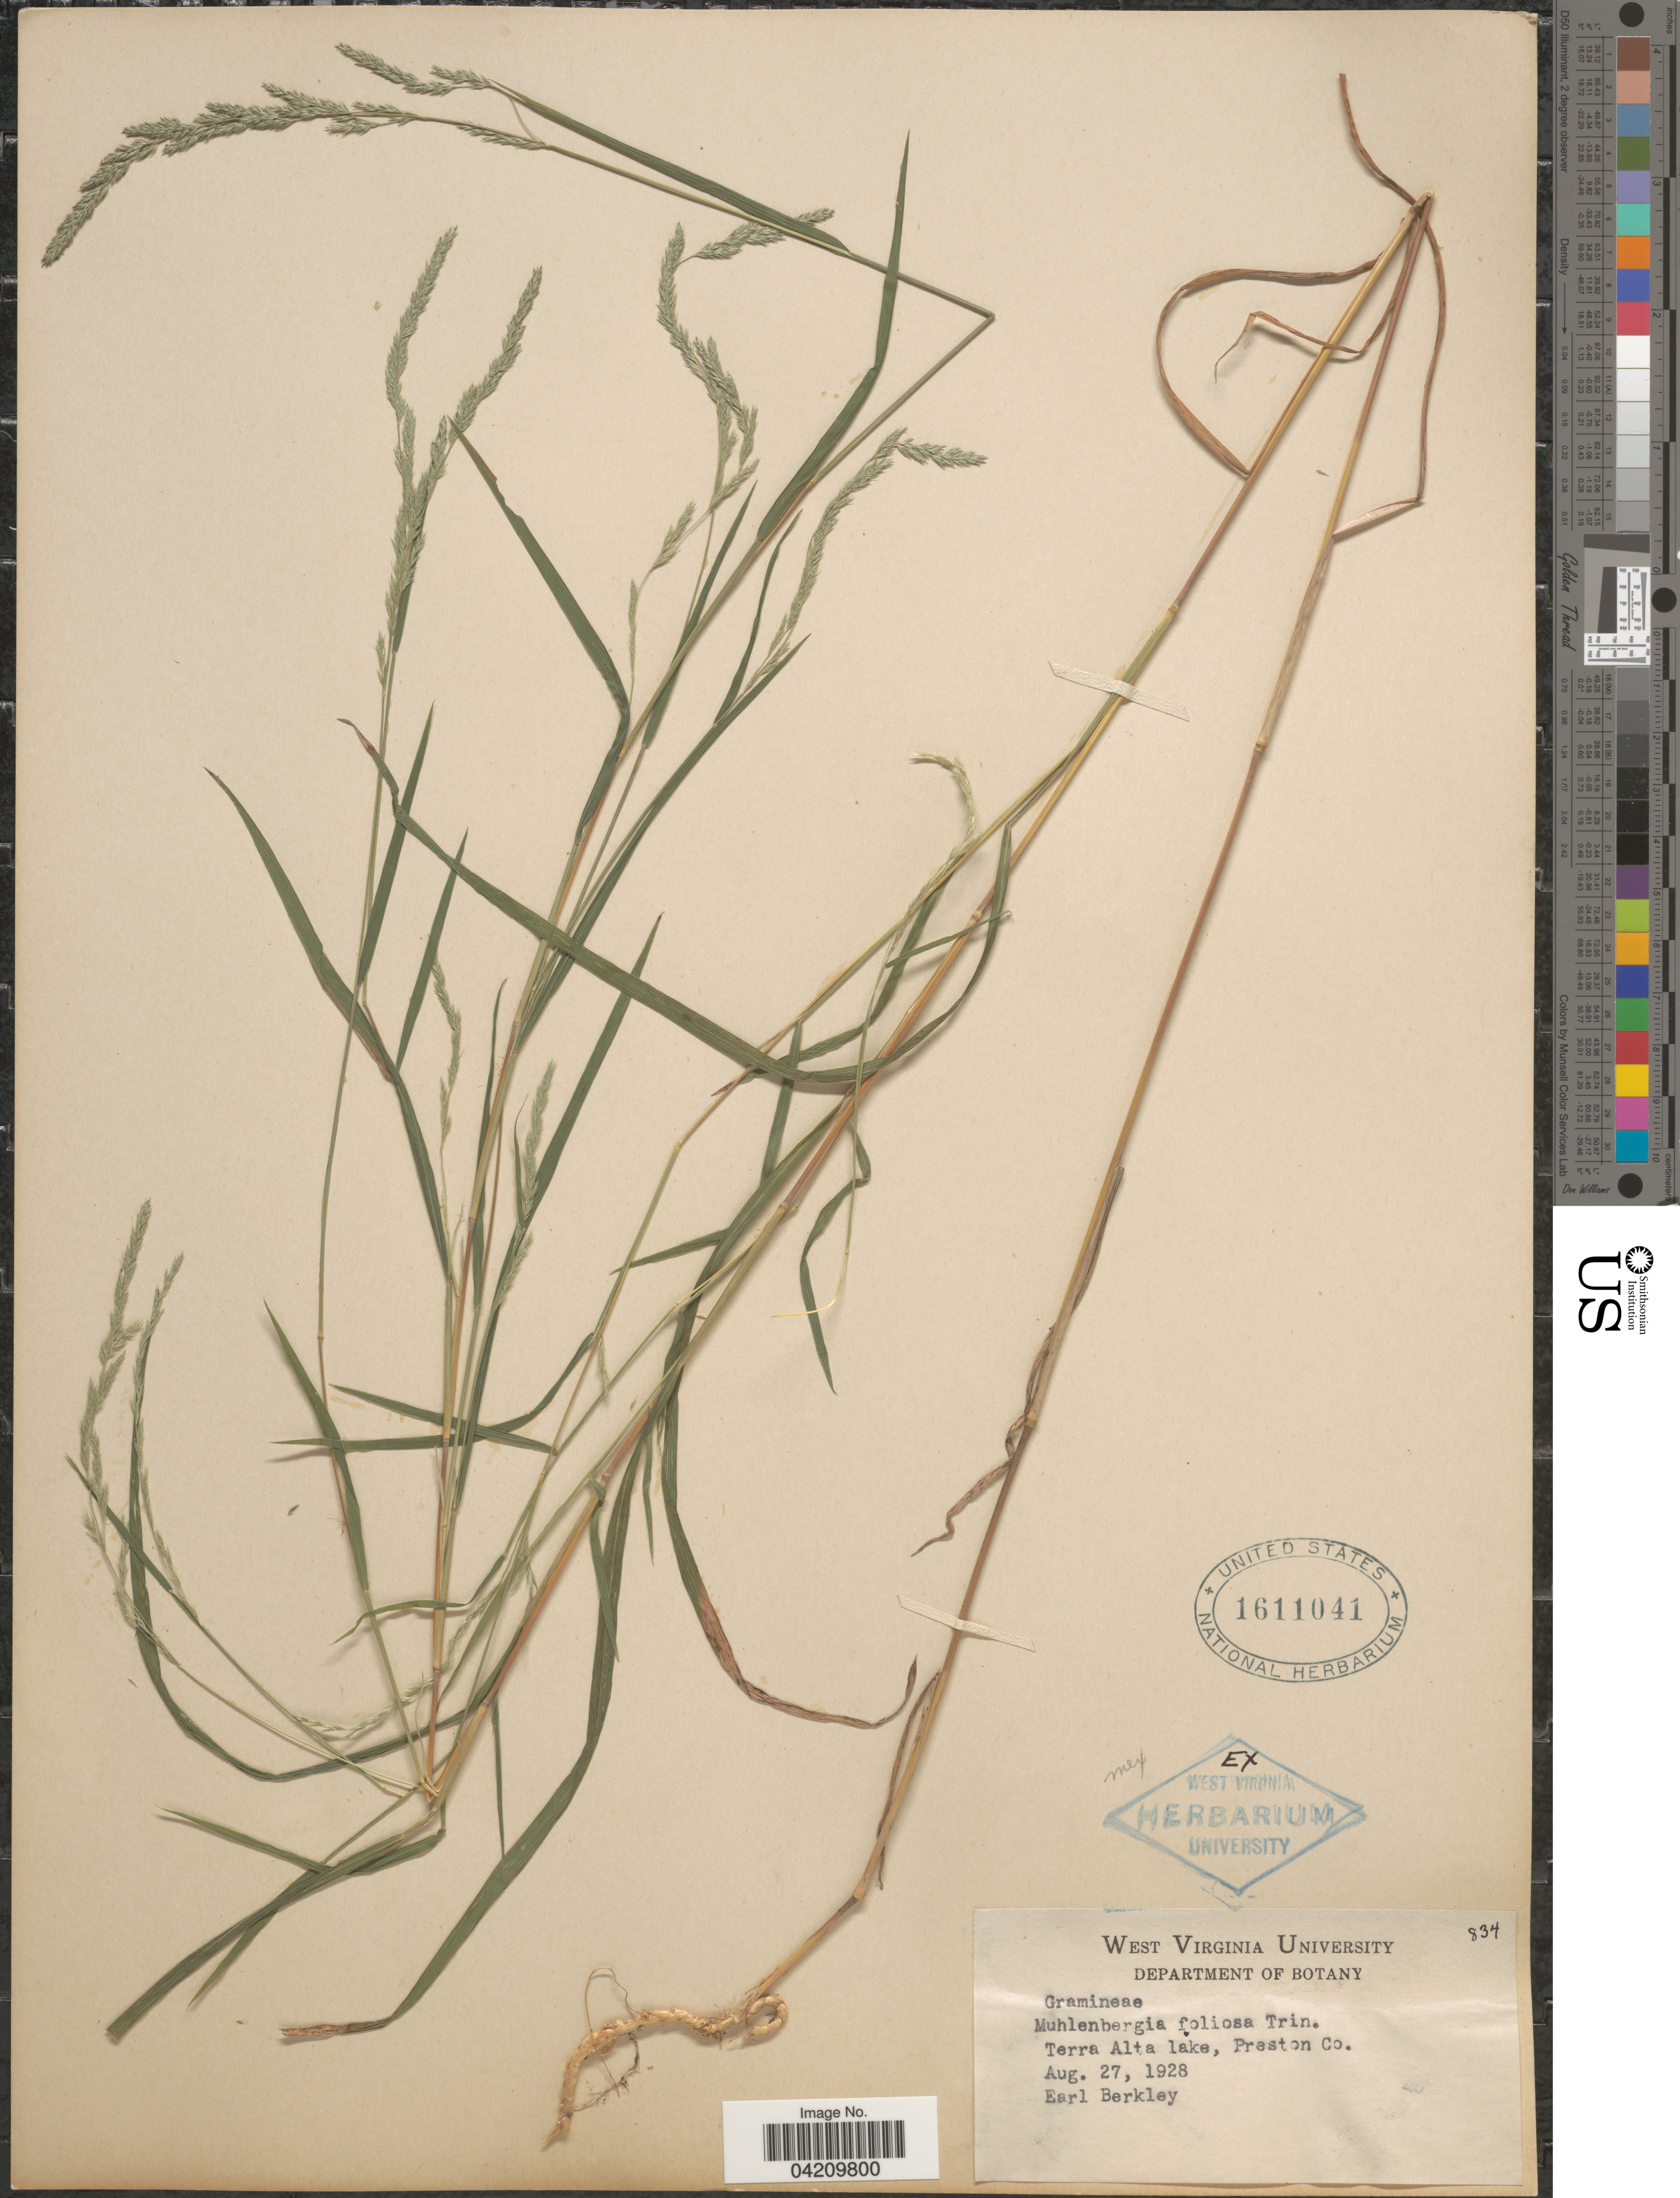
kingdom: Plantae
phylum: Tracheophyta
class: Liliopsida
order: Poales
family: Poaceae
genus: Muhlenbergia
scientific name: Muhlenbergia mexicana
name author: (L.) Trin.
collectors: E. Berkley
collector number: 834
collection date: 1928-08-27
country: United States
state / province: West Virginia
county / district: Preston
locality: Terra Alta lake, Preston Co.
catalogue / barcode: US 1611041